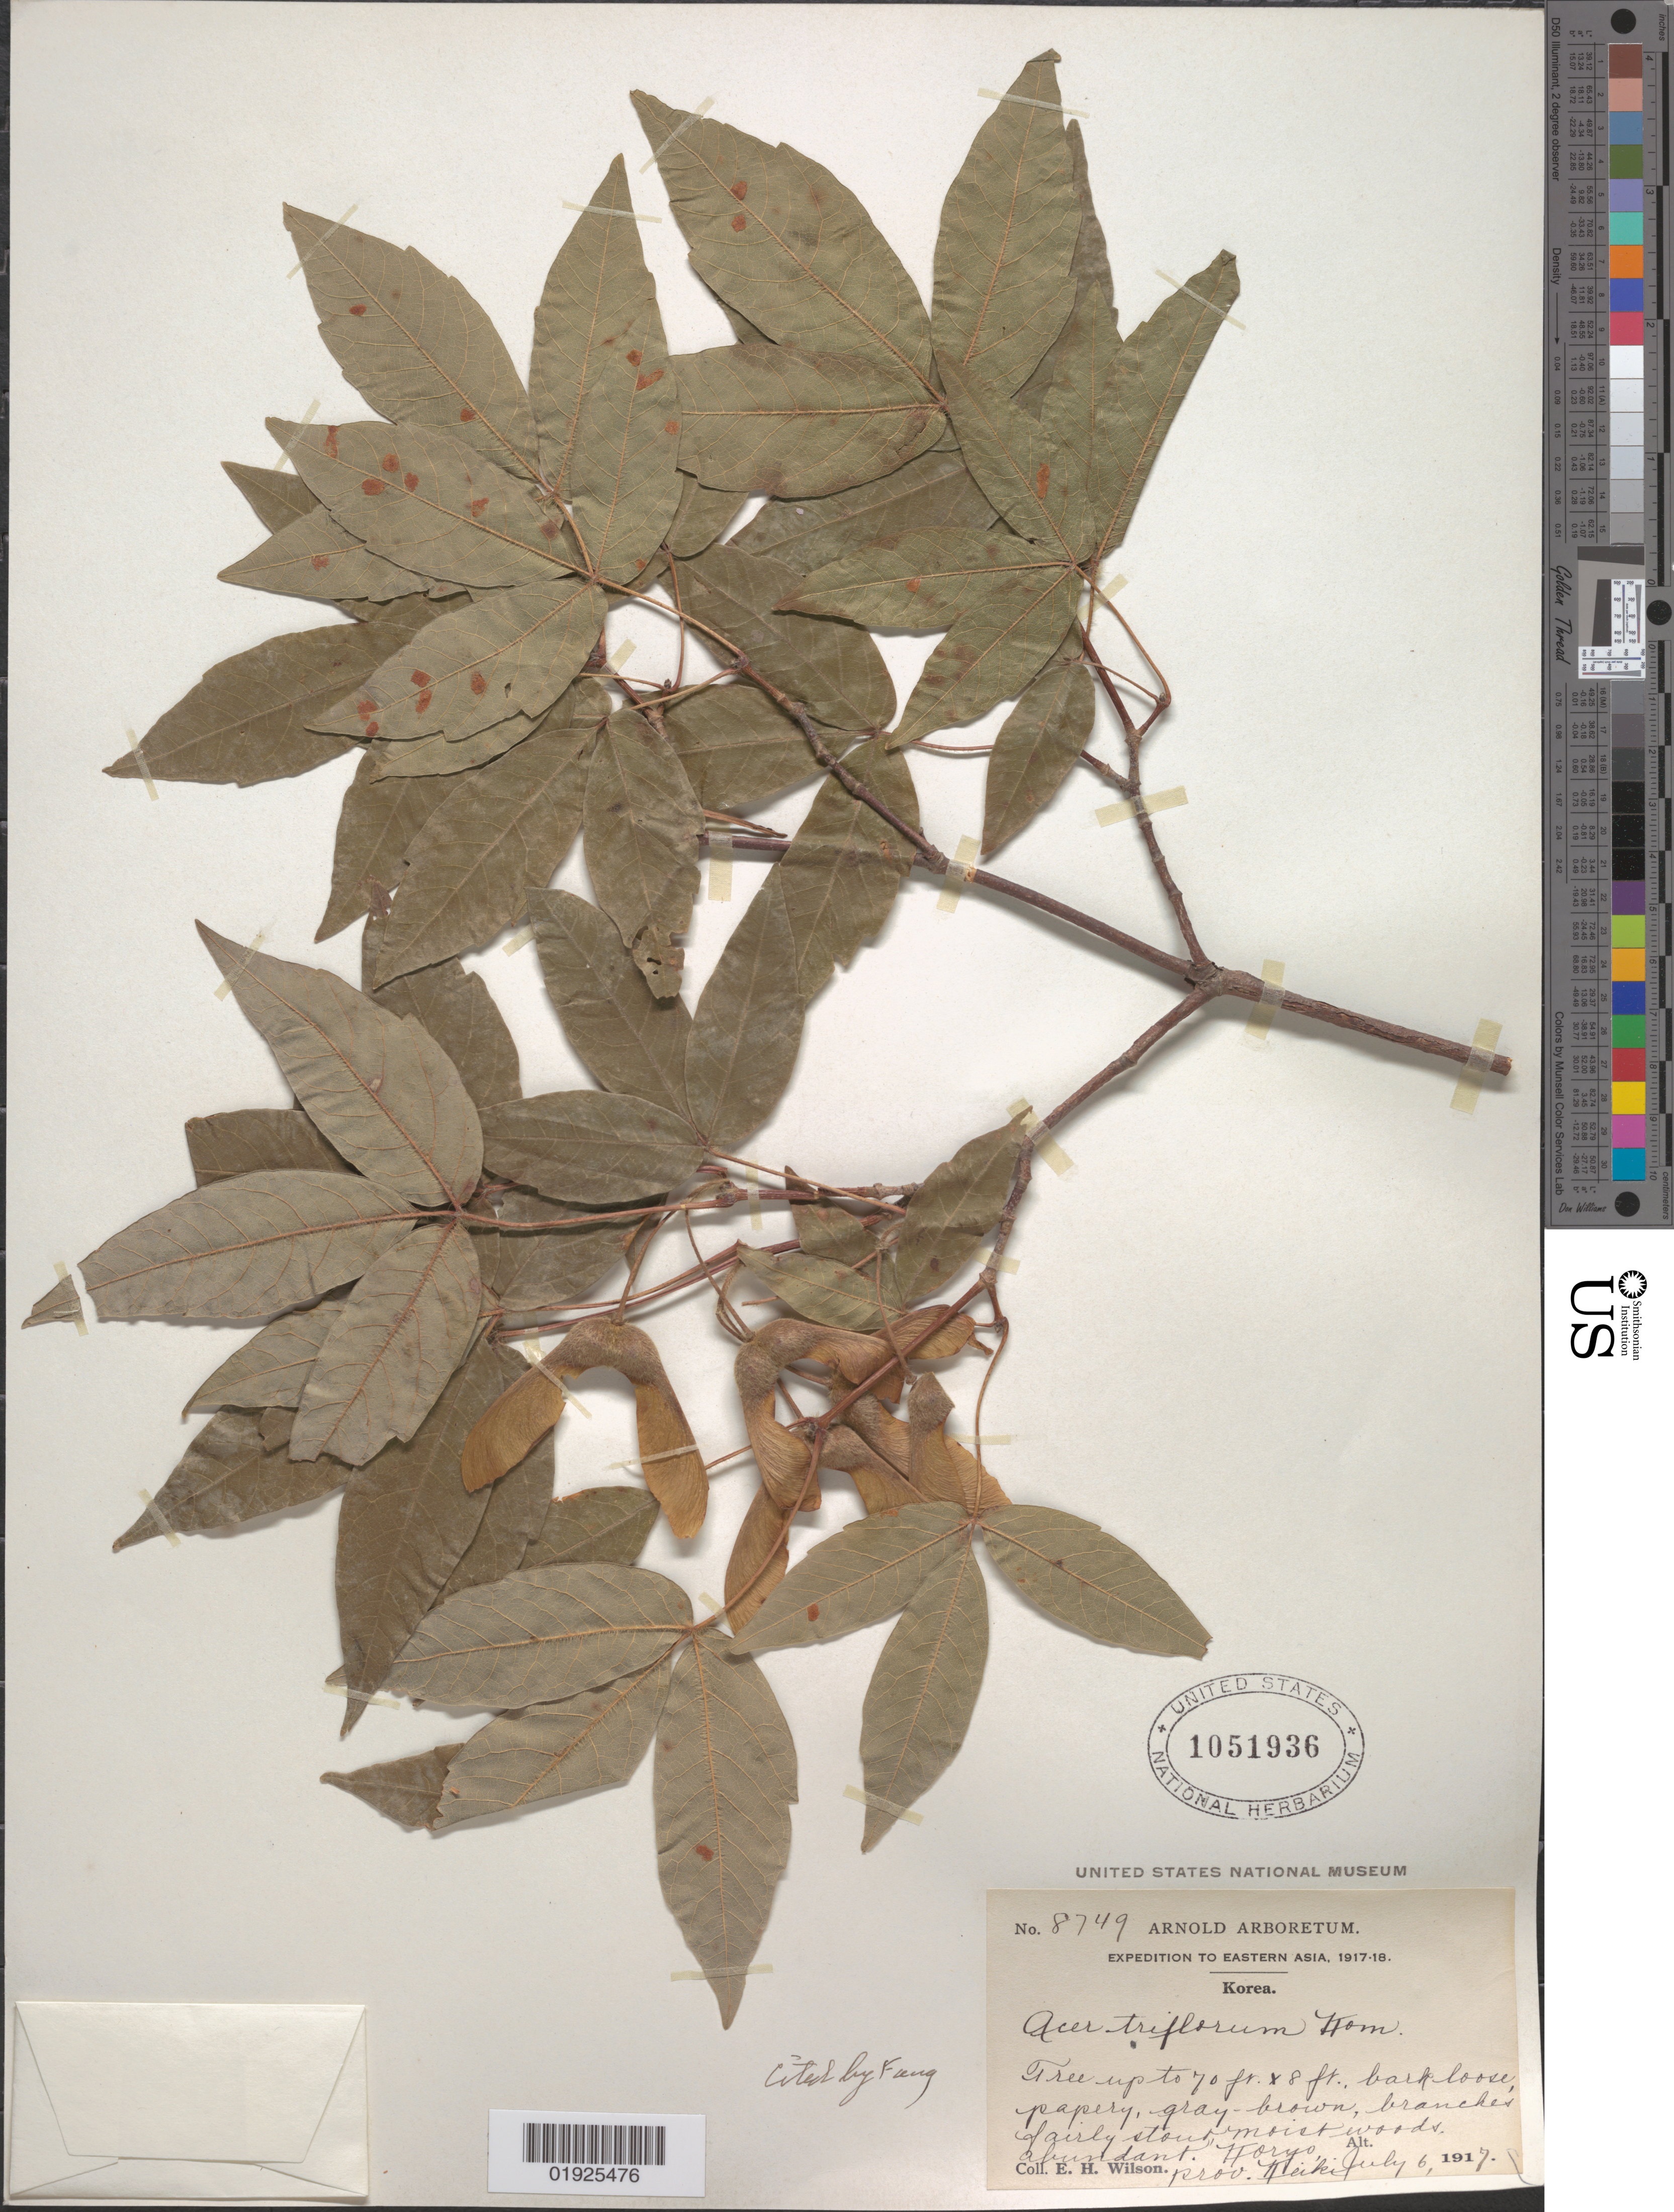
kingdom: Plantae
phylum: Tracheophyta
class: Magnoliopsida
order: Sapindales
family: Sapindaceae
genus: Acer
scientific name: Acer triflorum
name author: Kom.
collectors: E. H. Wilson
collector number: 8749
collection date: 1917-07-06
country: South Korea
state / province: South Gyeongsang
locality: Koryo. Prov. Keiki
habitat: Moist woods, abundant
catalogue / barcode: US 1051936